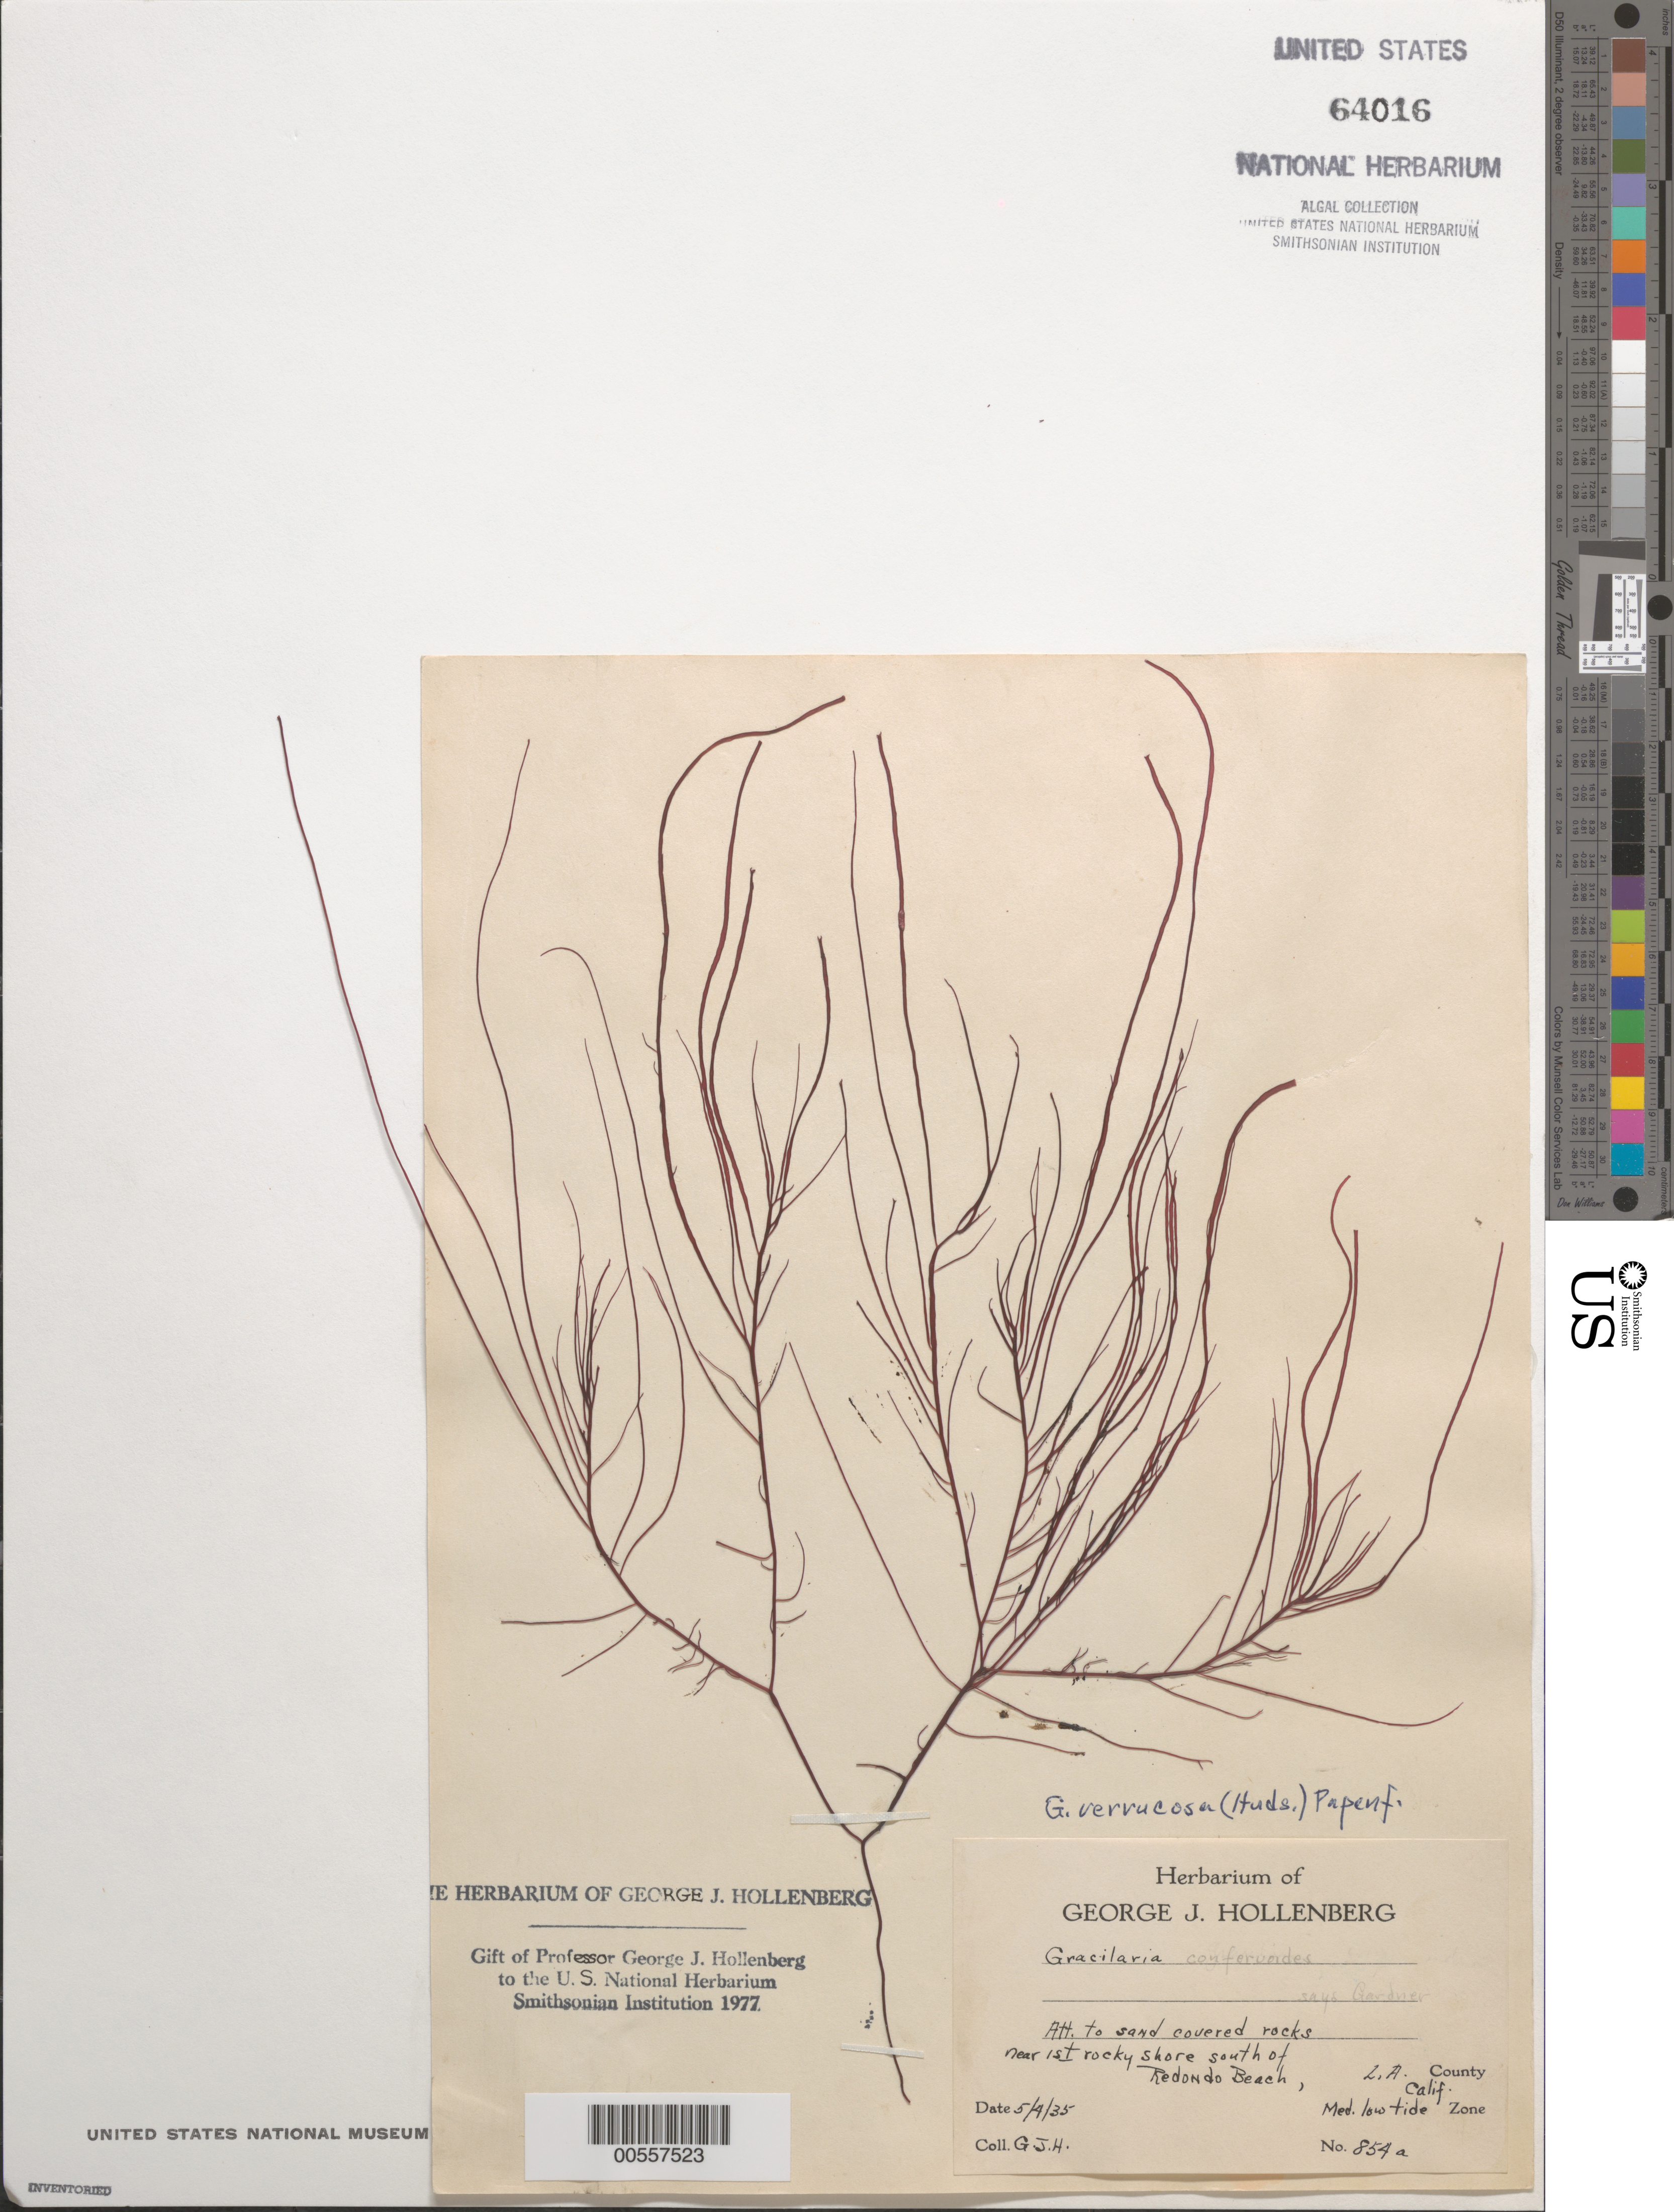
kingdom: Plantae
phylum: Rhodophyta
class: Florideophyceae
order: Gracilariales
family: Gracilariaceae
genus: Gracilariopsis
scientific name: Gracilariopsis longissima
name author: (S.G. Gmel.) Steentoft et al.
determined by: Algae name updating Project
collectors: G. Hollenberg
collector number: GJH 854a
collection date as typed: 04 May 1935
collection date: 1935-05-04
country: United States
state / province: California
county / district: Los Angeles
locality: Near first rocky shore south of Redondo Beach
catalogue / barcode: US 64016